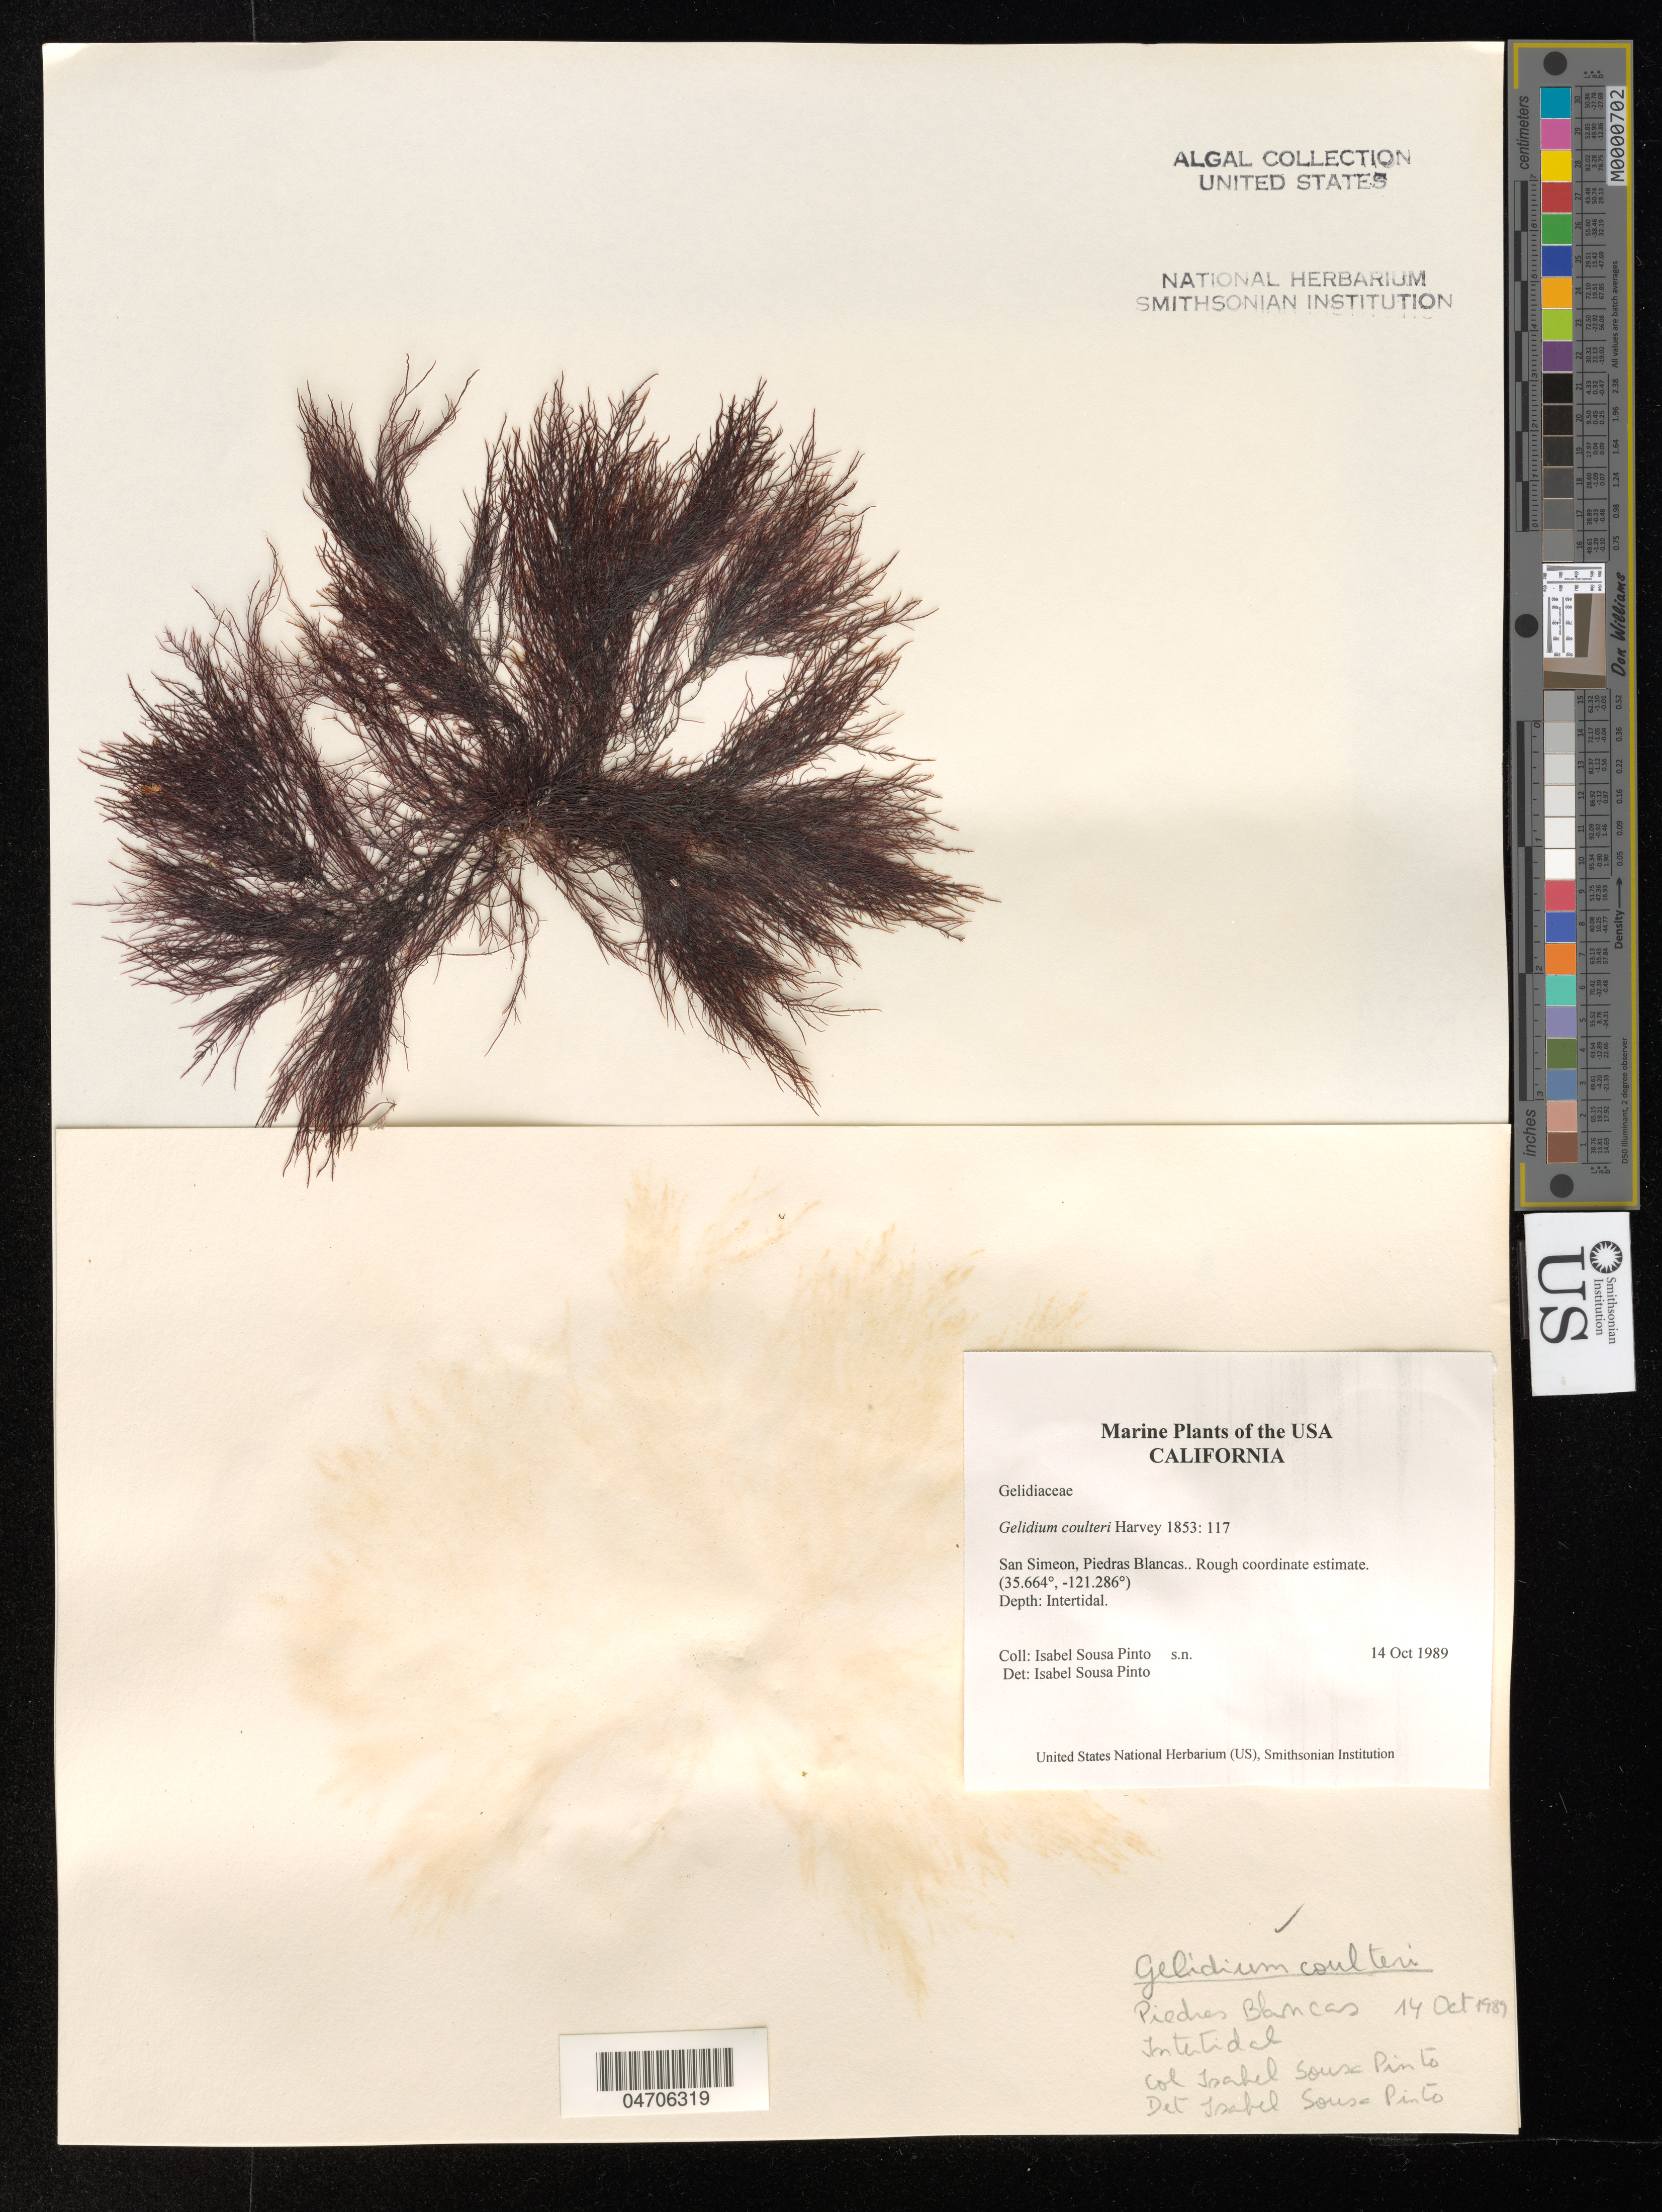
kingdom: Plantae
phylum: Rhodophyta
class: Florideophyceae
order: Gelidiales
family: Gelidiaceae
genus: Gelidium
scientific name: Gelidium coulteri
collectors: I. Sousa Pinto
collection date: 1989-10-14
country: United States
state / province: California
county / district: San Luis Obispo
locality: San Simeon, Piedras Blancas.